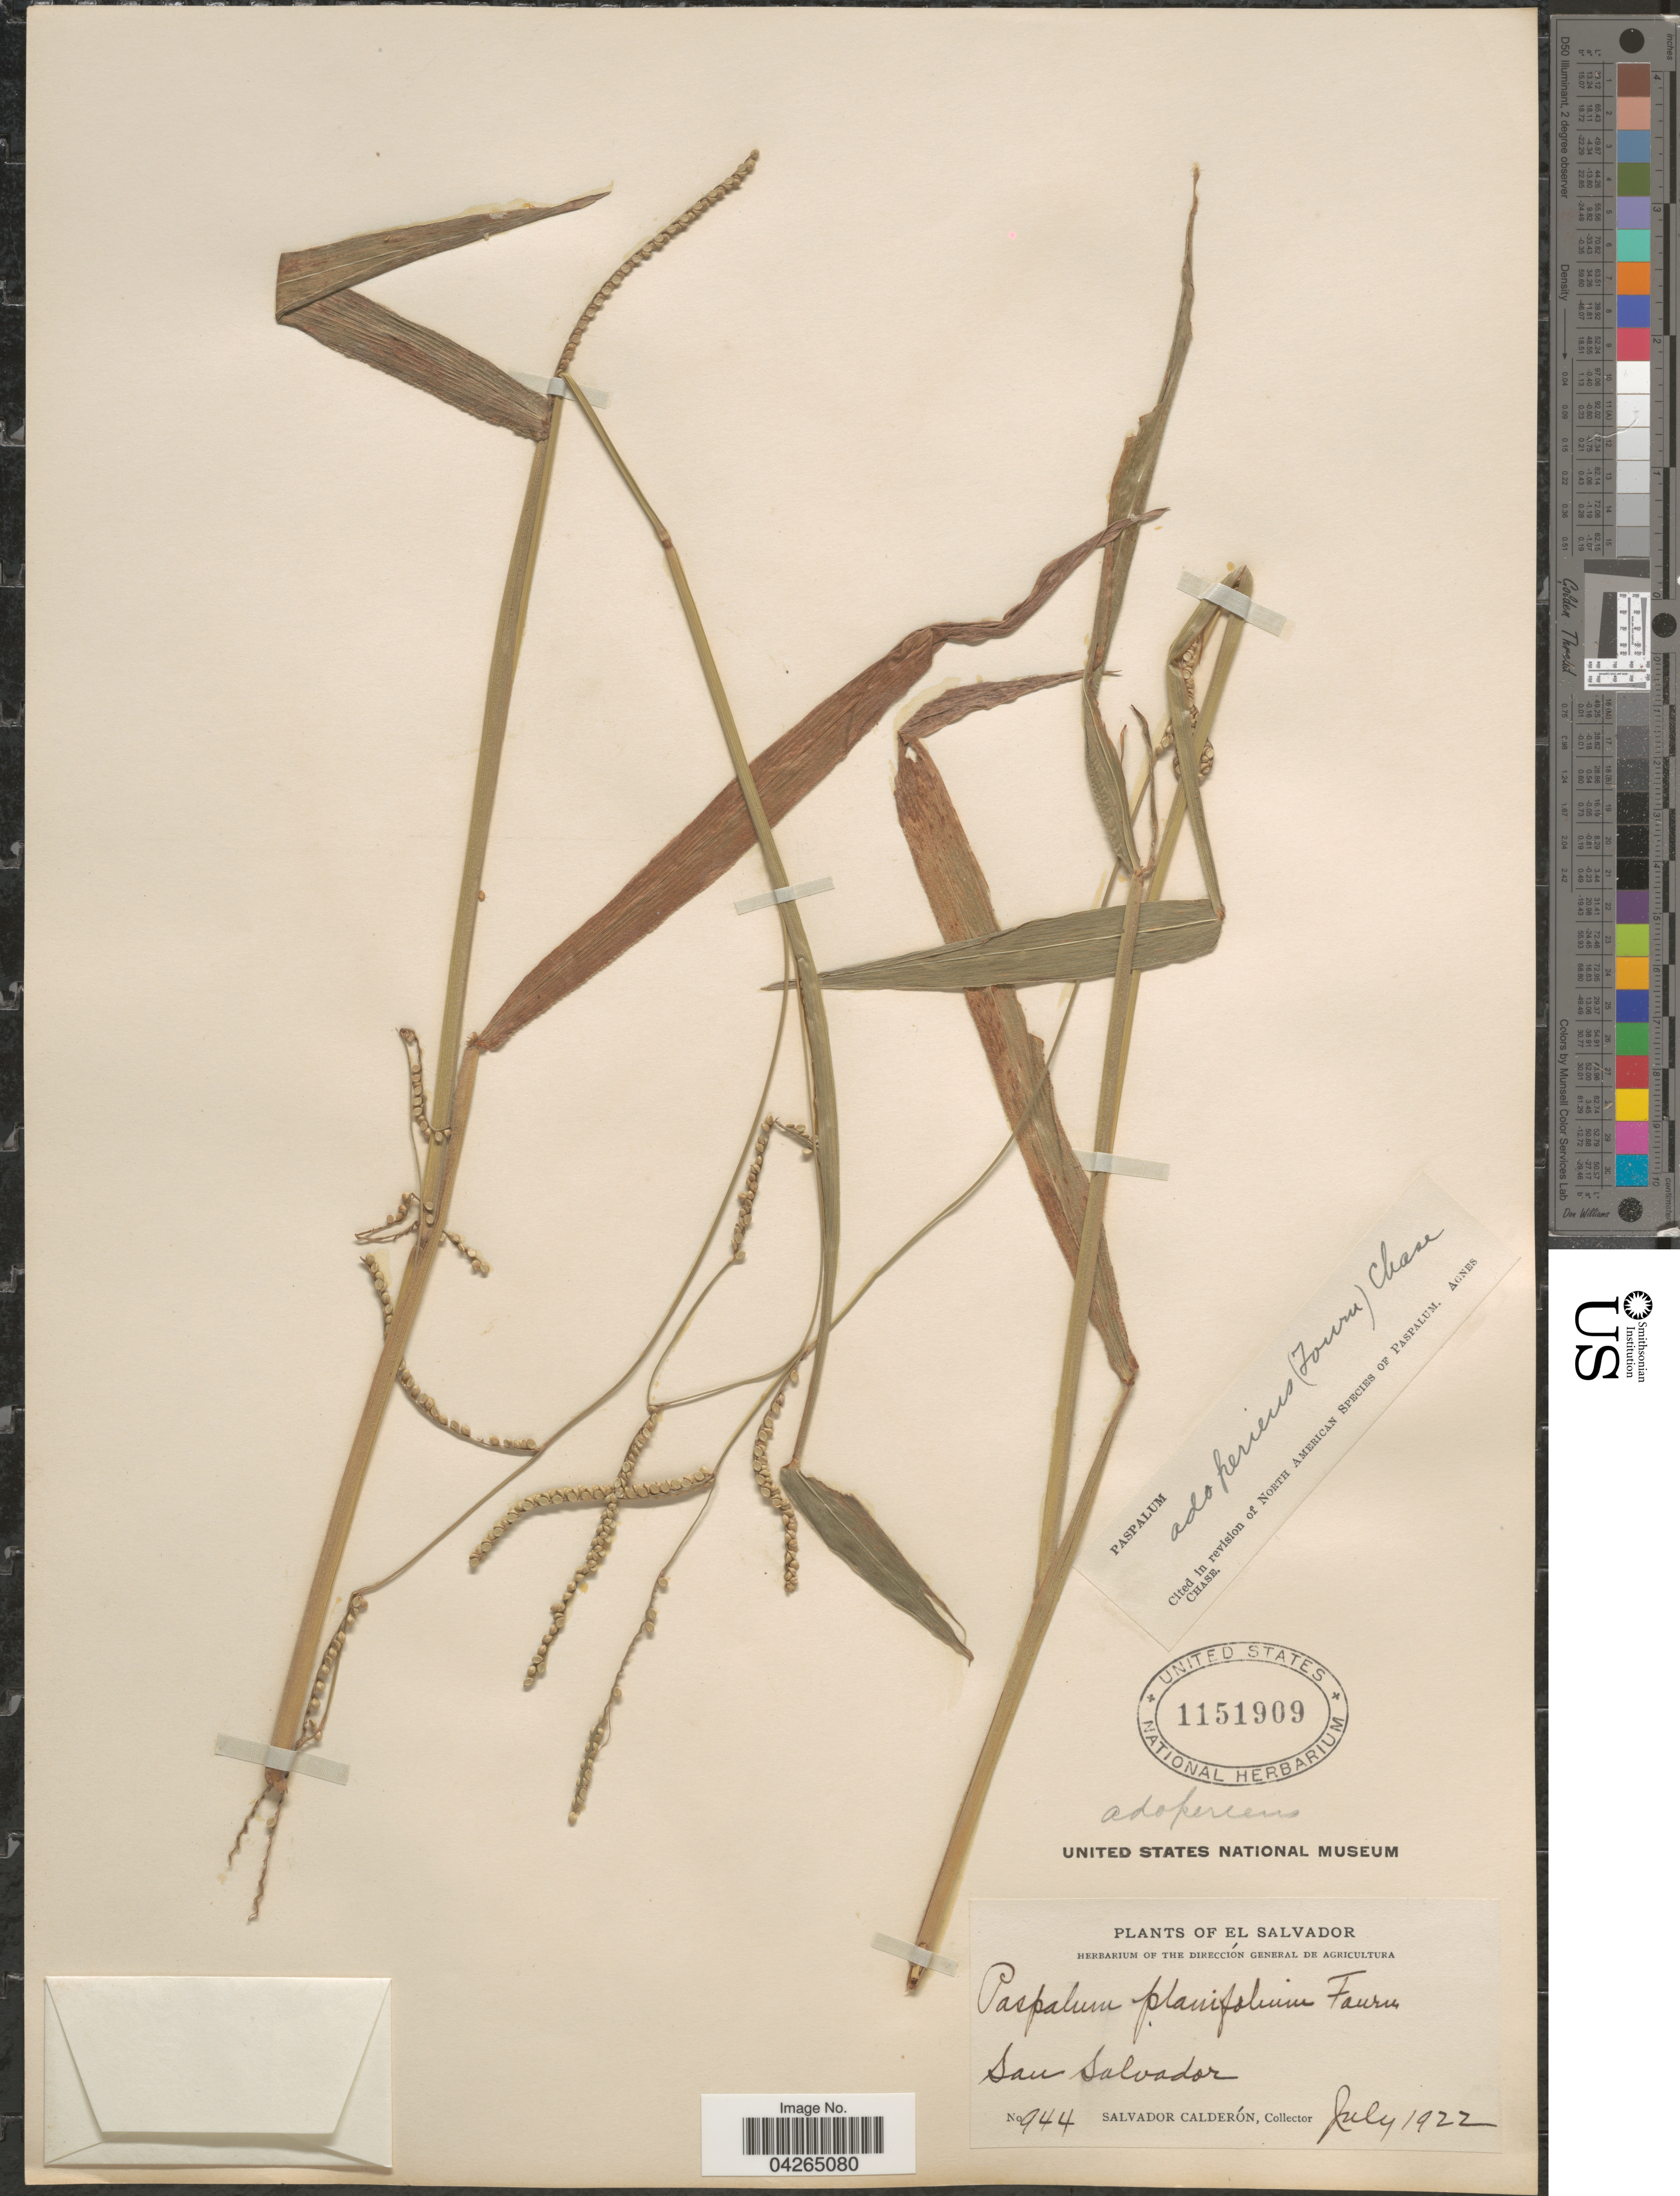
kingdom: Plantae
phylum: Tracheophyta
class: Liliopsida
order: Poales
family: Poaceae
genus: Paspalum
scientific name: Paspalum adoperiens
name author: (E. Fourn.) Chase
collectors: S. Calderón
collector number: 944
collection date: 1922-07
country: El Salvador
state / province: San Salvador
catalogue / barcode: US 1151909